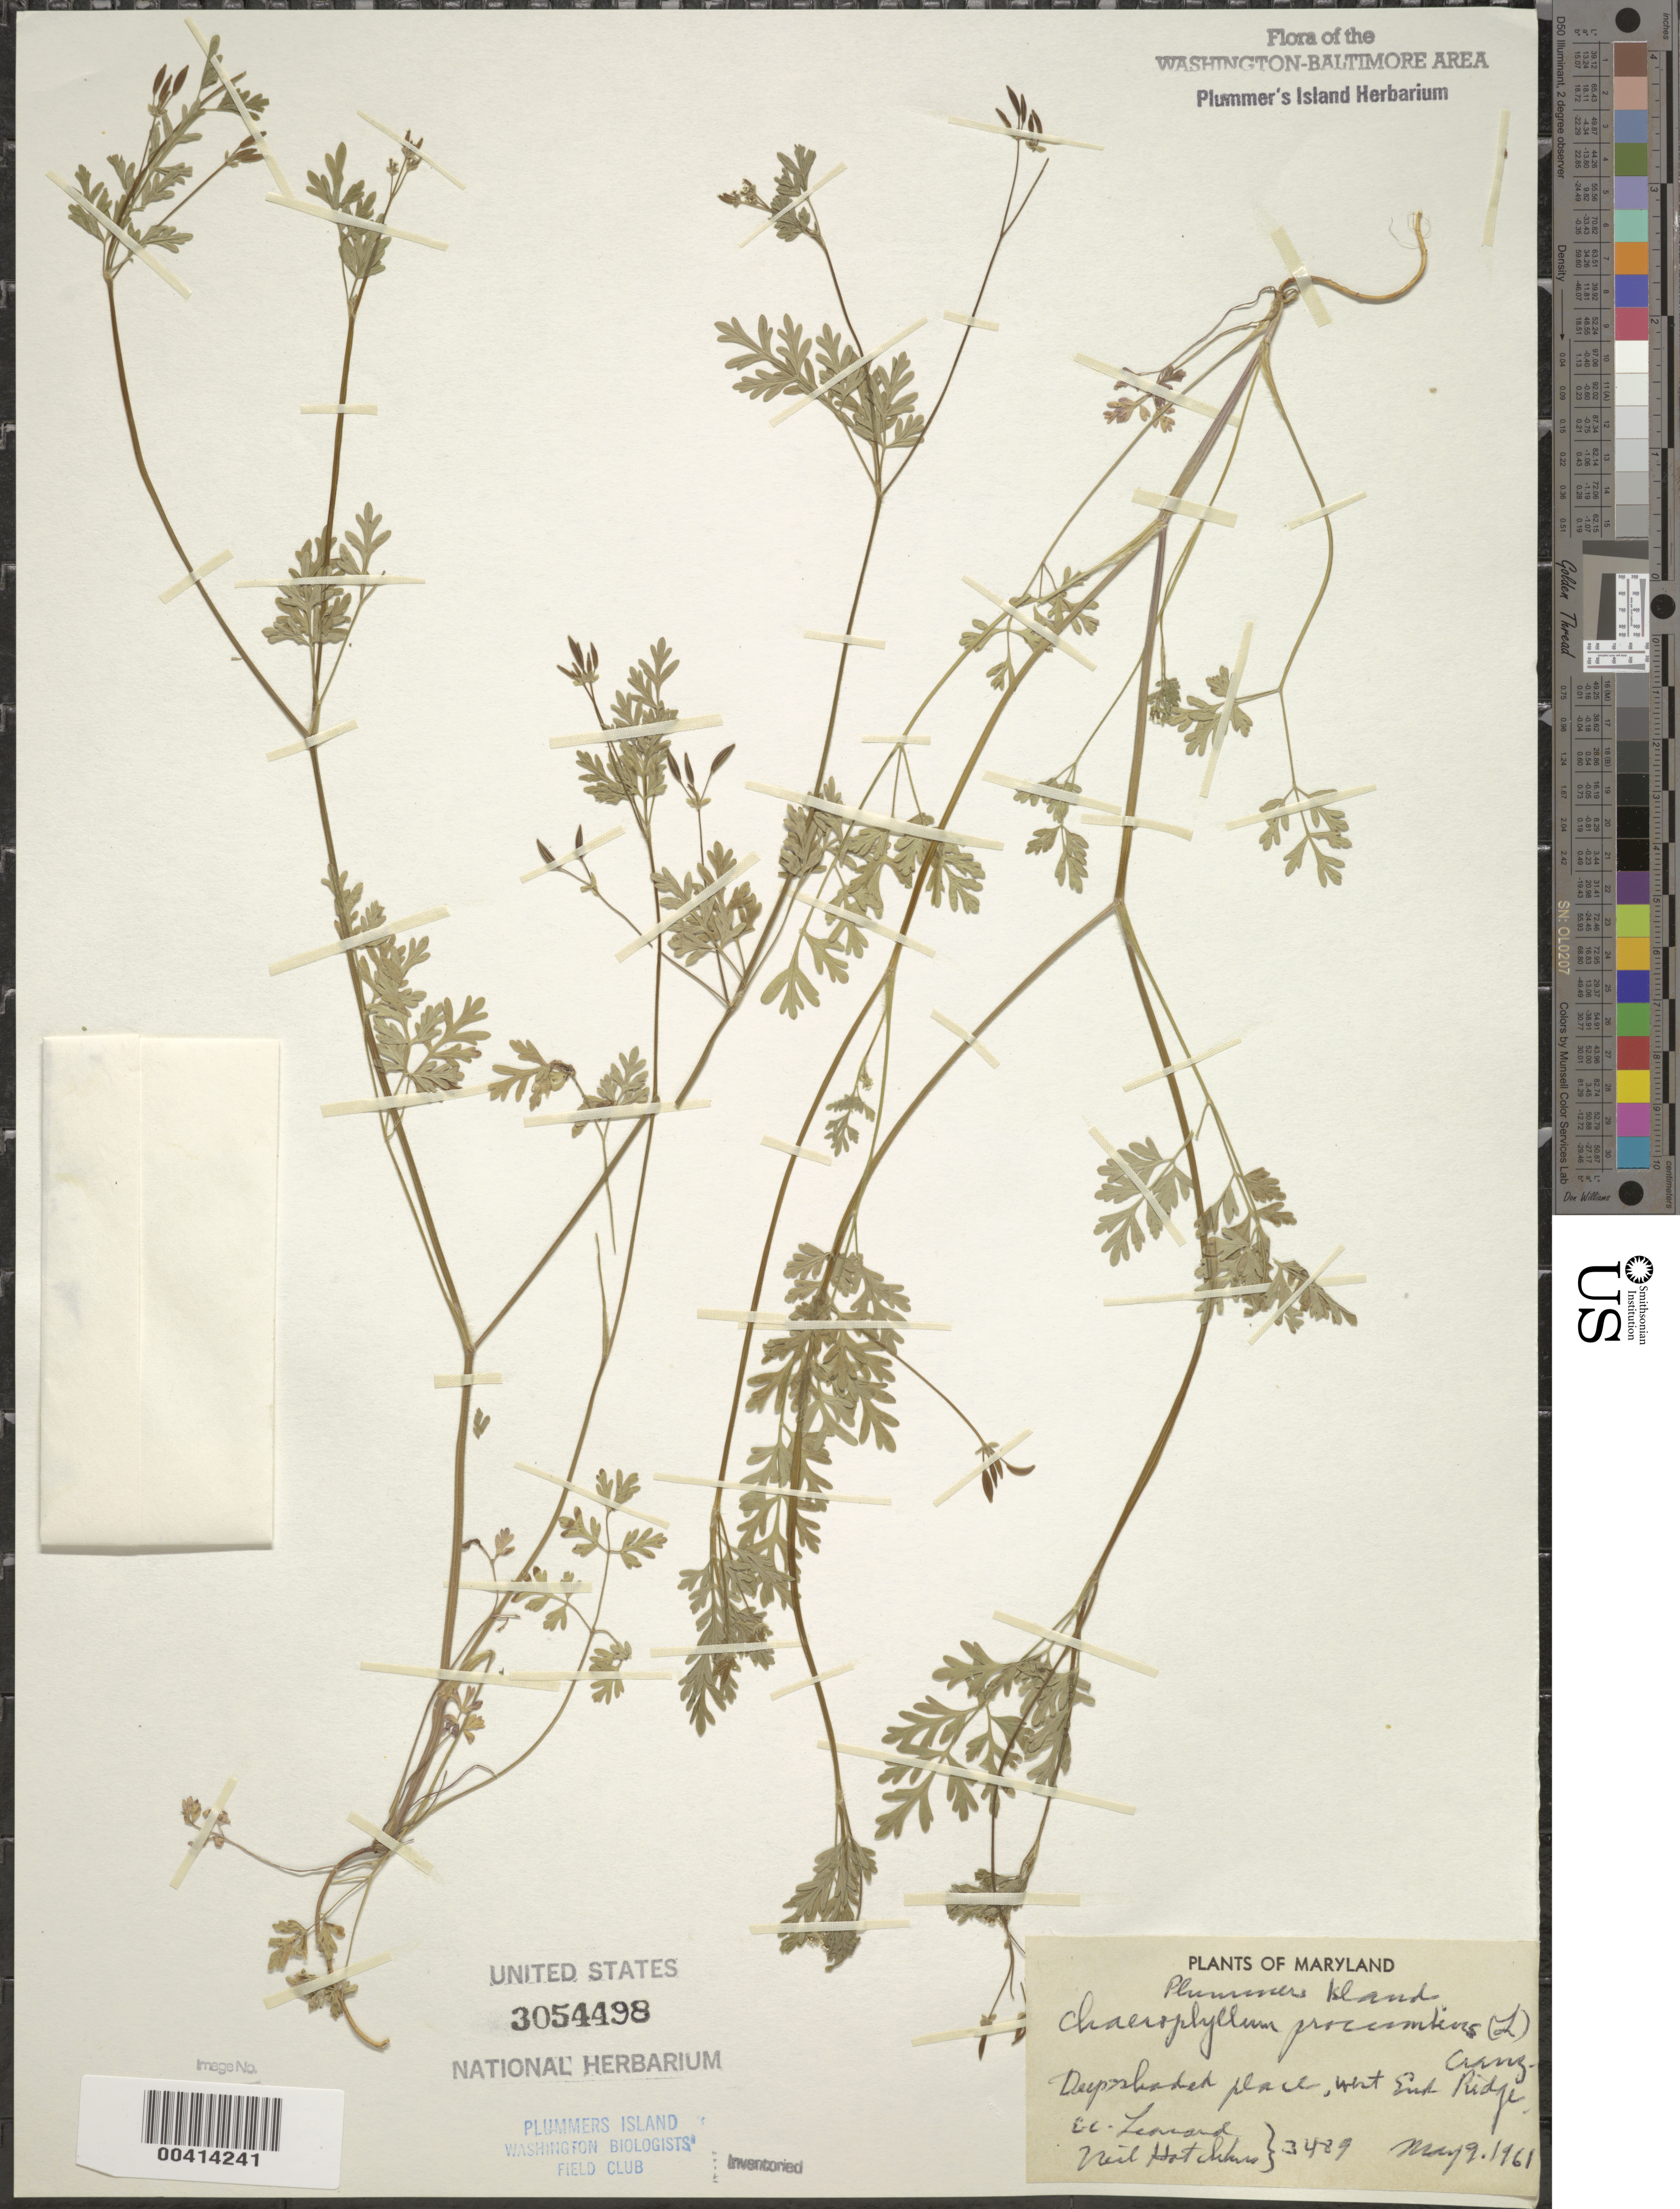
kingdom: Plantae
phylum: Tracheophyta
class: Magnoliopsida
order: Apiales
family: Apiaceae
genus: Chaerophyllum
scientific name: Chaerophyllum procumbens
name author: (L.) Crantz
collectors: E. C. Leonard & N. Hotchkiss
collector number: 3489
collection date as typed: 09 May 1961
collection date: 1961-05-09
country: United States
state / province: Maryland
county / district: Montgomery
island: Plummers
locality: Plummer's Island; west end ridge C. & O. Canal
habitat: Deep shaded place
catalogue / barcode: US 3054498